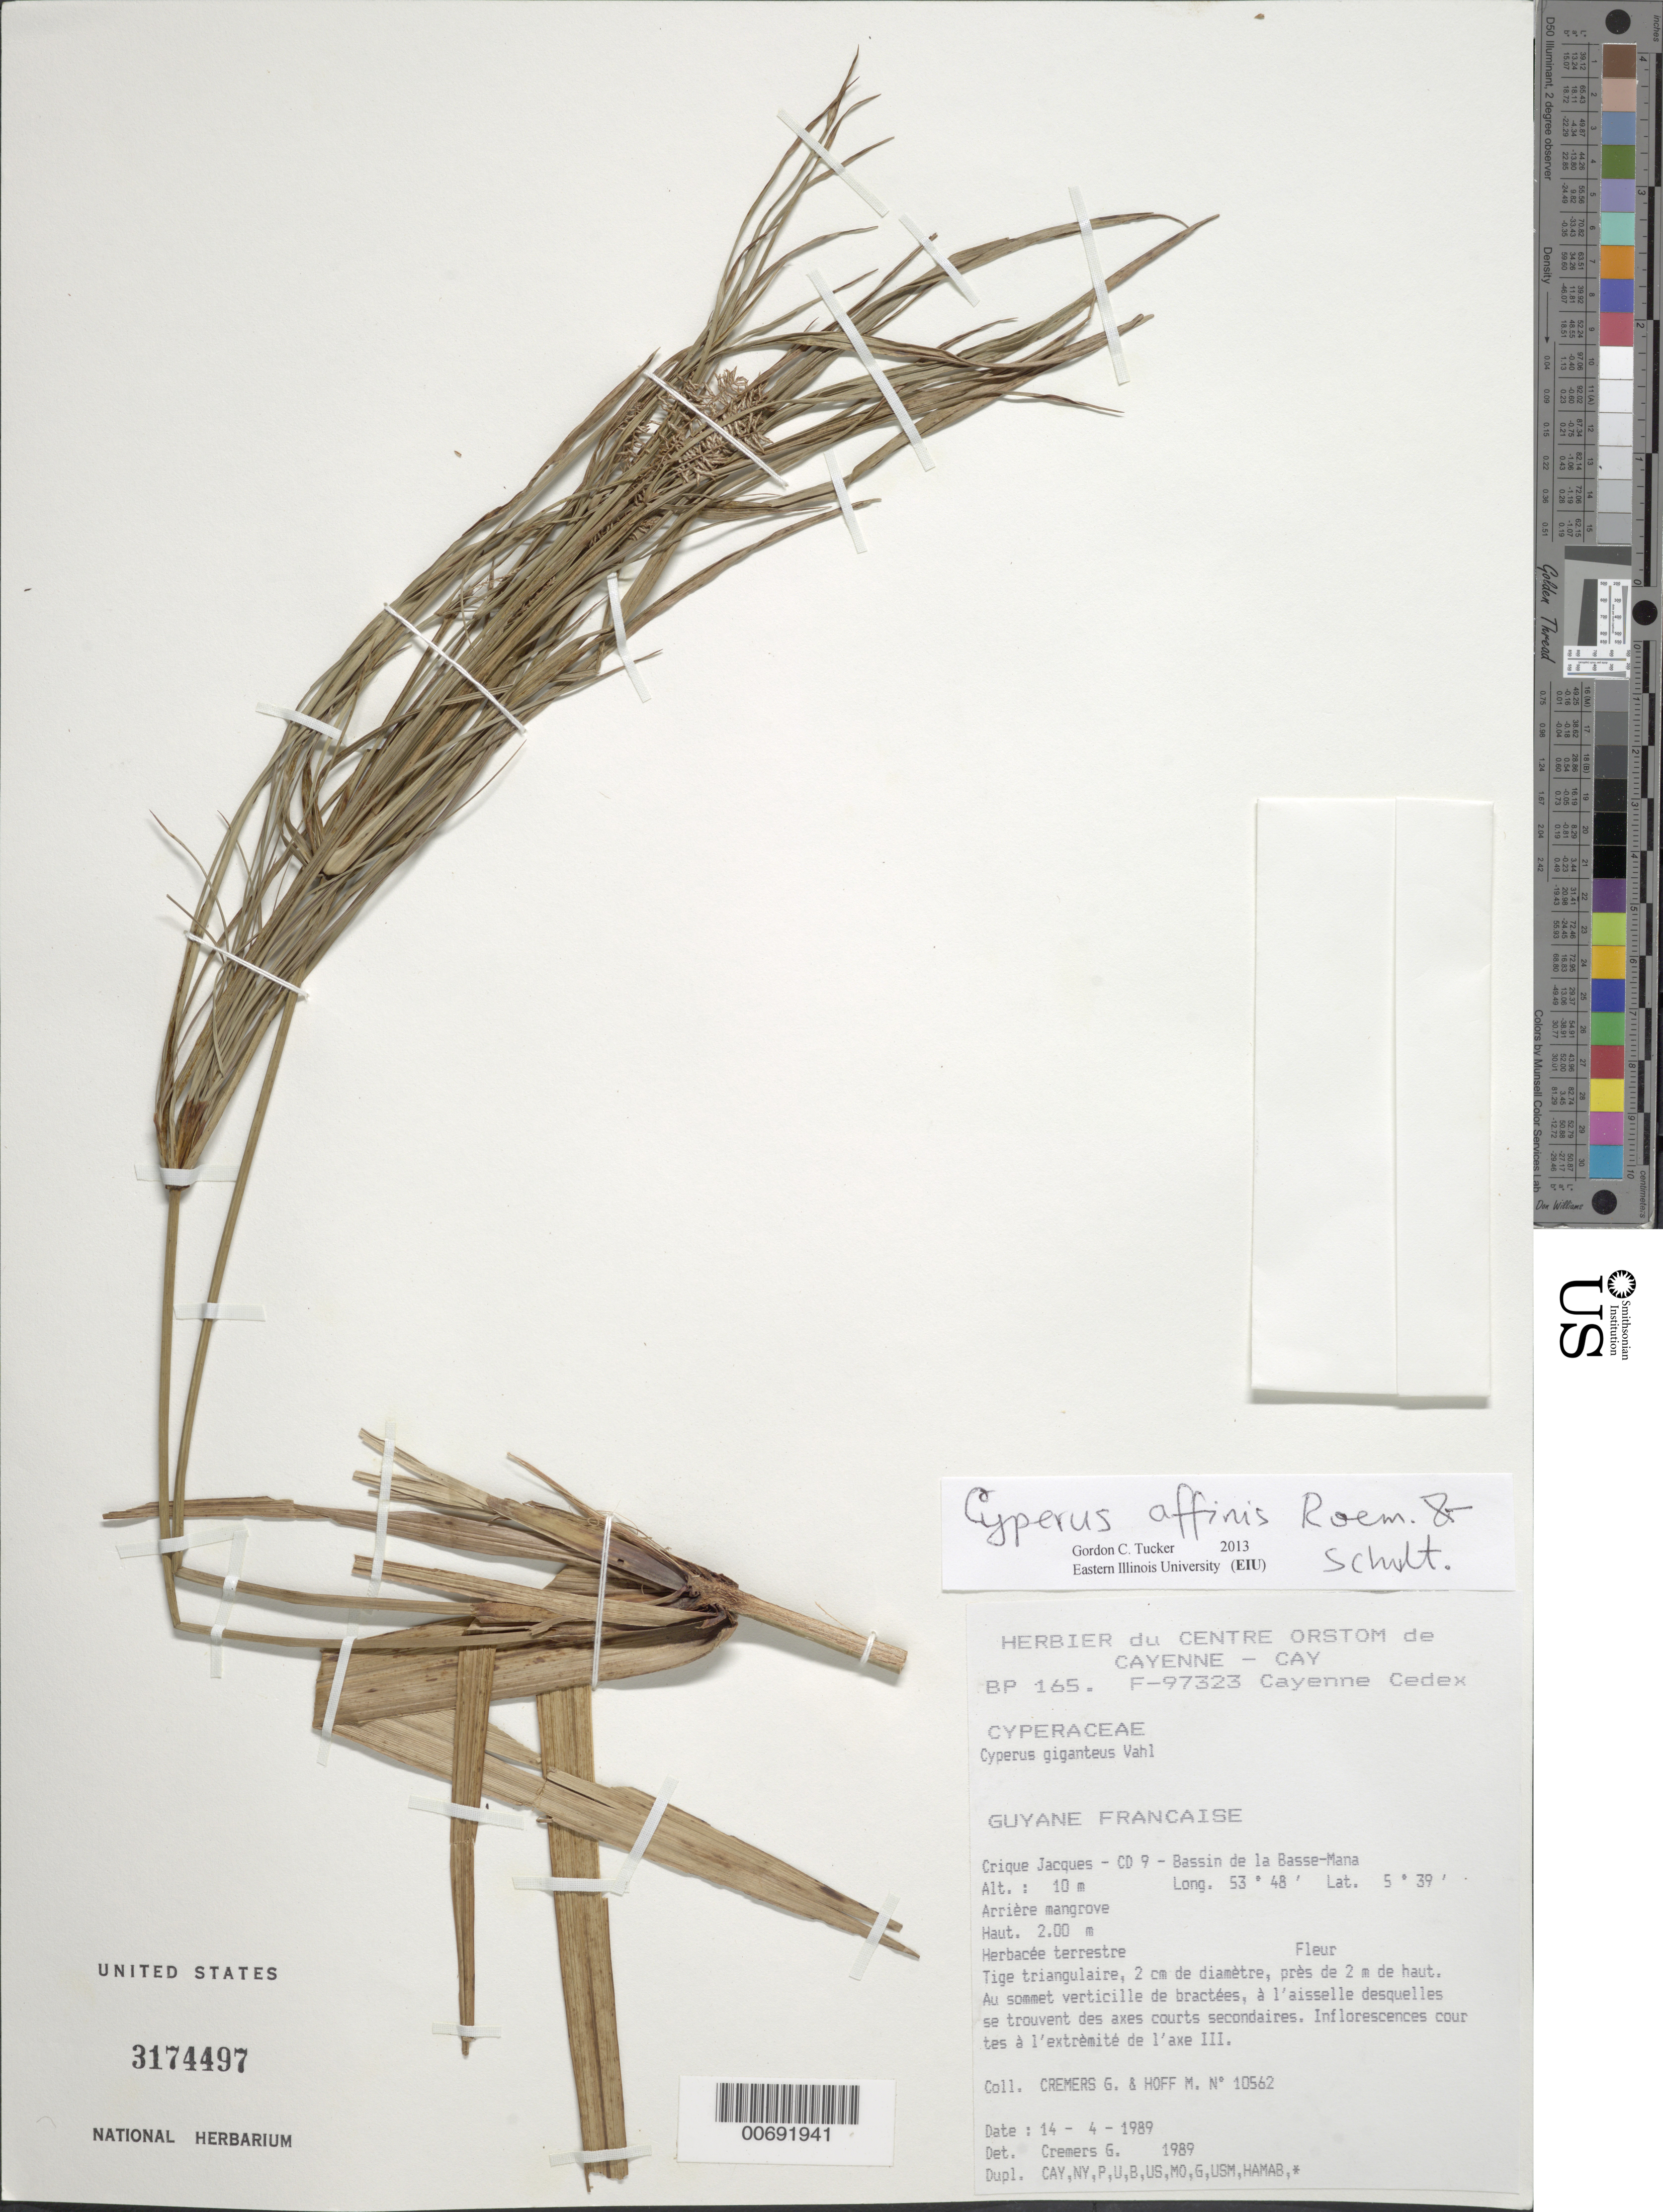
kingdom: Plantae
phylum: Tracheophyta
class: Liliopsida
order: Poales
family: Cyperaceae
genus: Cyperus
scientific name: Cyperus affinis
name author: Roem. & Schult.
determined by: Tucker, G. C.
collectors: G. Cremers & M. Hoff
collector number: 10562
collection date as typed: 14-Apr-89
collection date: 1989-04-14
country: French Guiana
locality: Crique Jacques, CD 9, Bassin de la Basse-Mana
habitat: Bank of mangrove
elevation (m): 10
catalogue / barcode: US 3174497